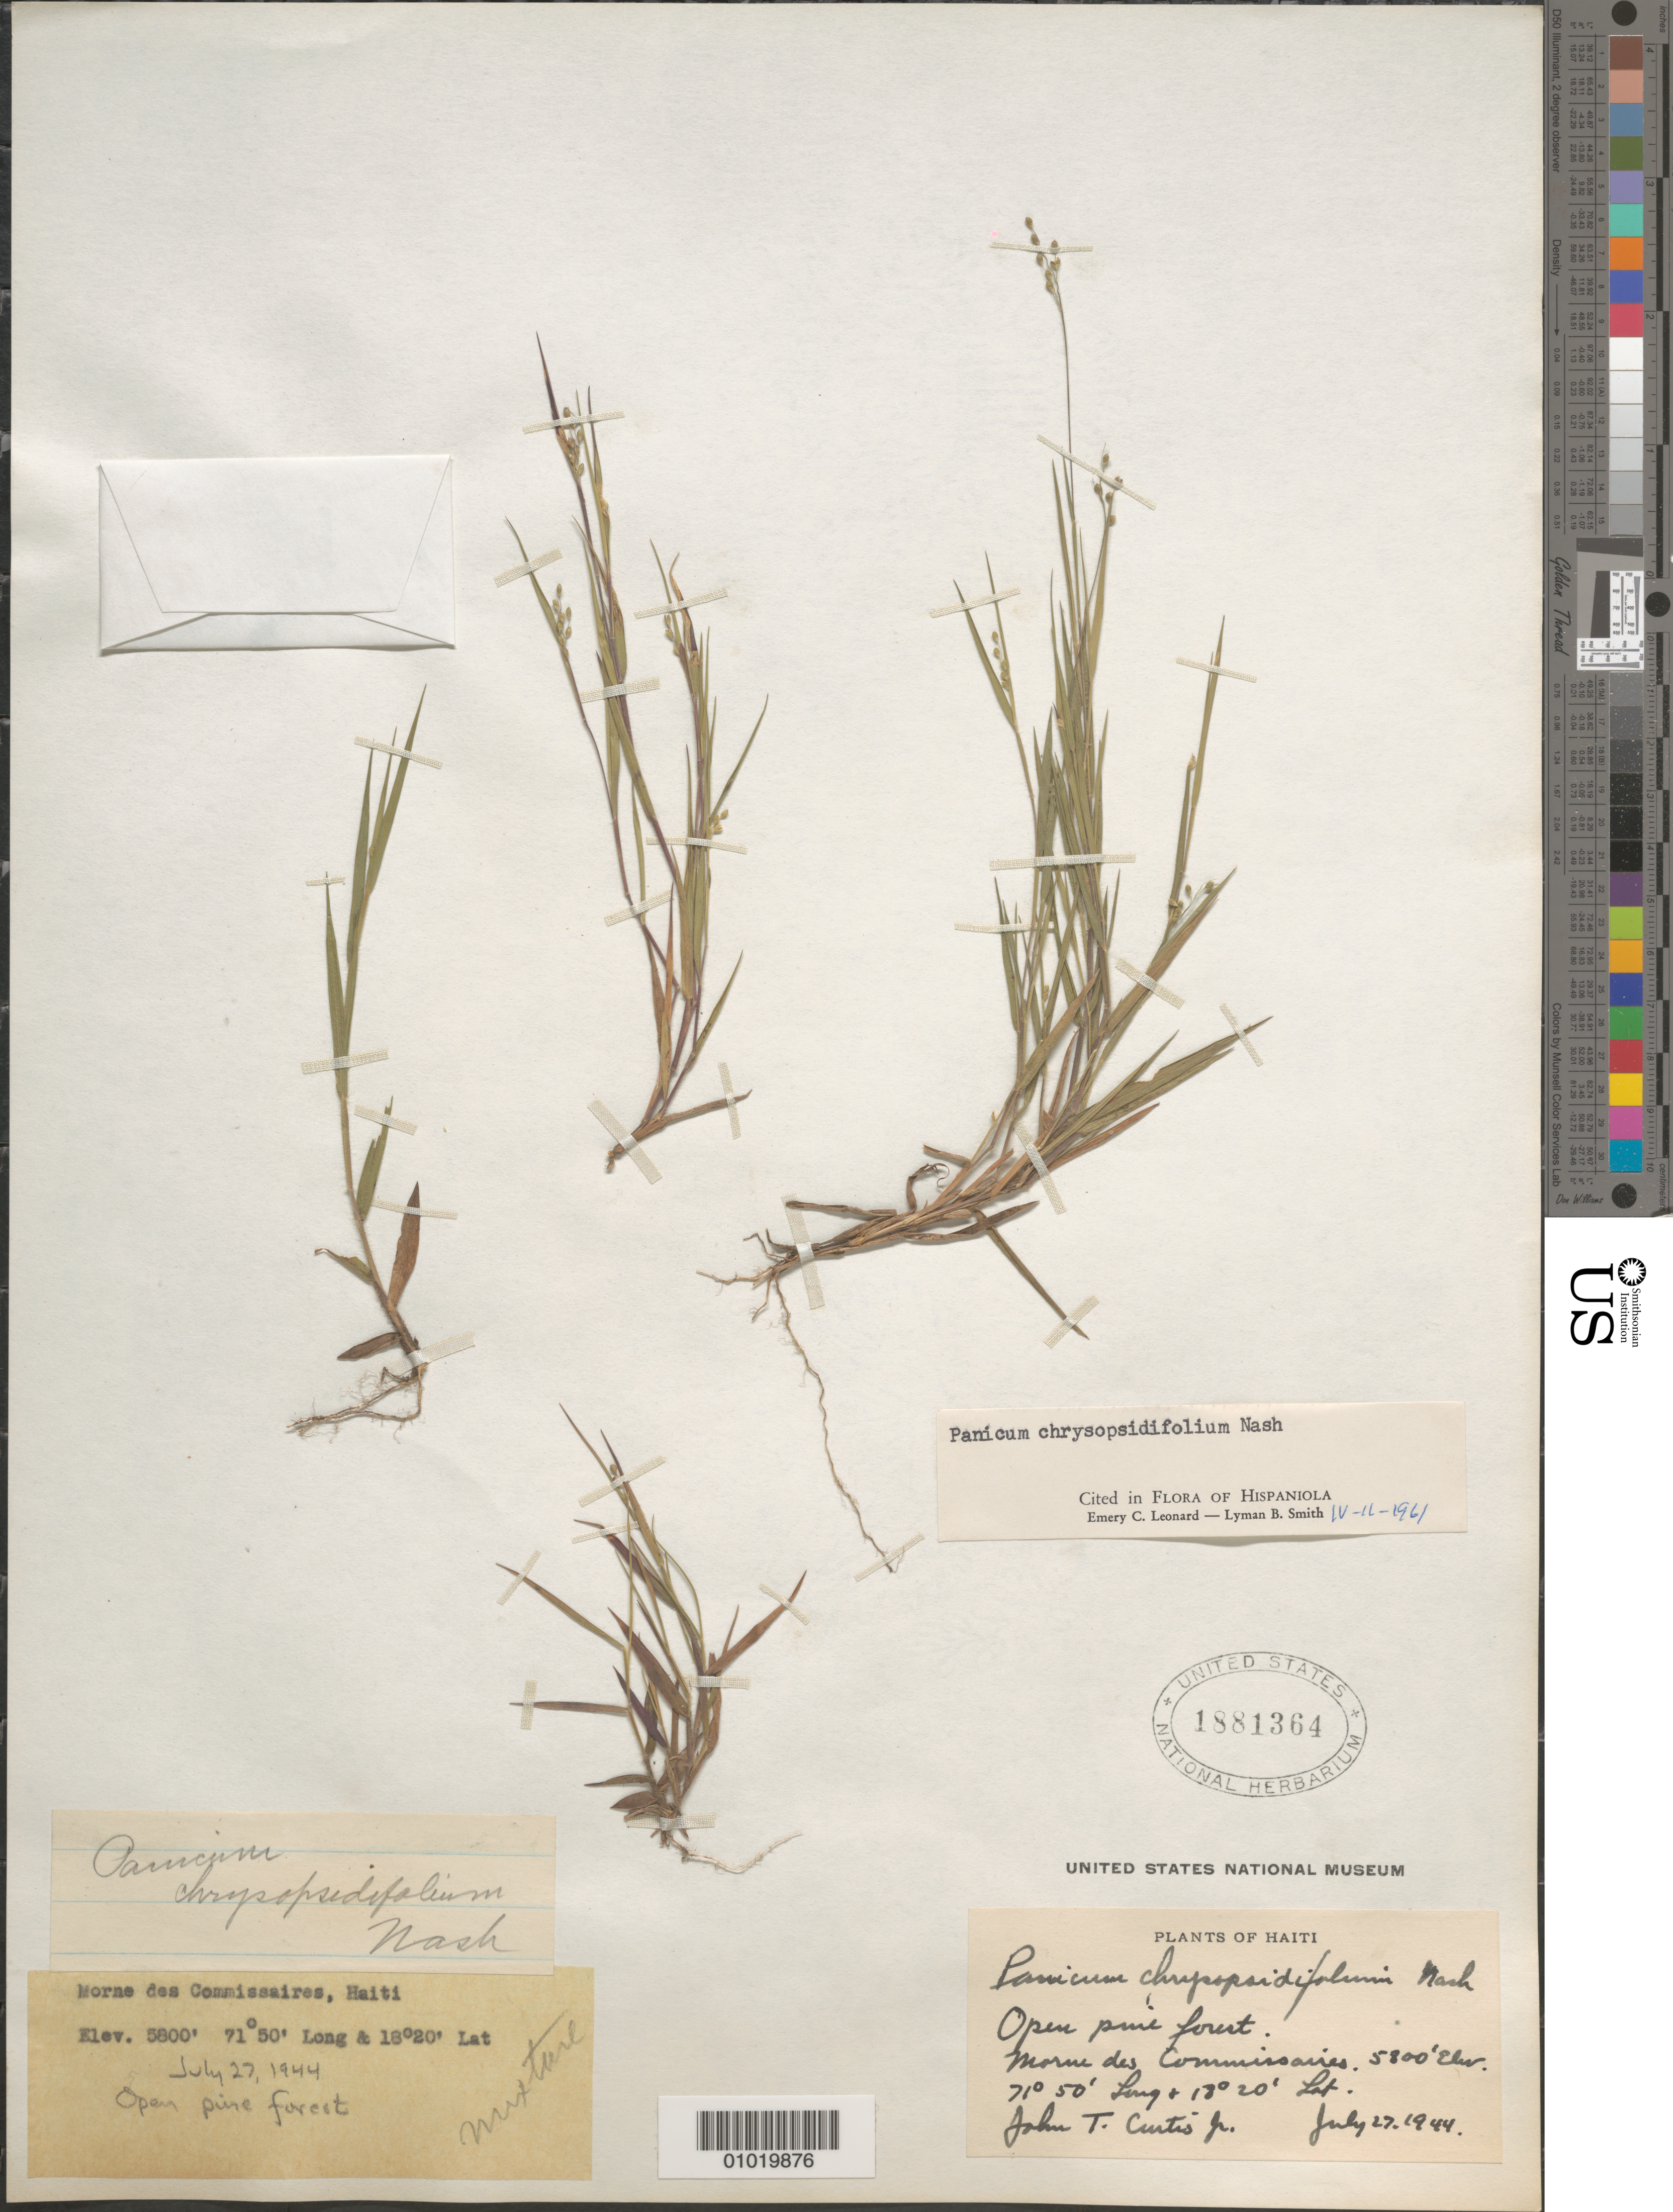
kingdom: Plantae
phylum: Tracheophyta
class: Liliopsida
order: Poales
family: Poaceae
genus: Panicum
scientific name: Panicum chrysopsidifolium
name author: Nash ex Small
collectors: J. Curtis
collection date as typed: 27 Jul 1944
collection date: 1944-07-27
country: Haiti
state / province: Sud-Est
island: Hispaniola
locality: Morne des Commissaires, Haiti. Open pine forest.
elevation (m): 1768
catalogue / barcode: US 1881364